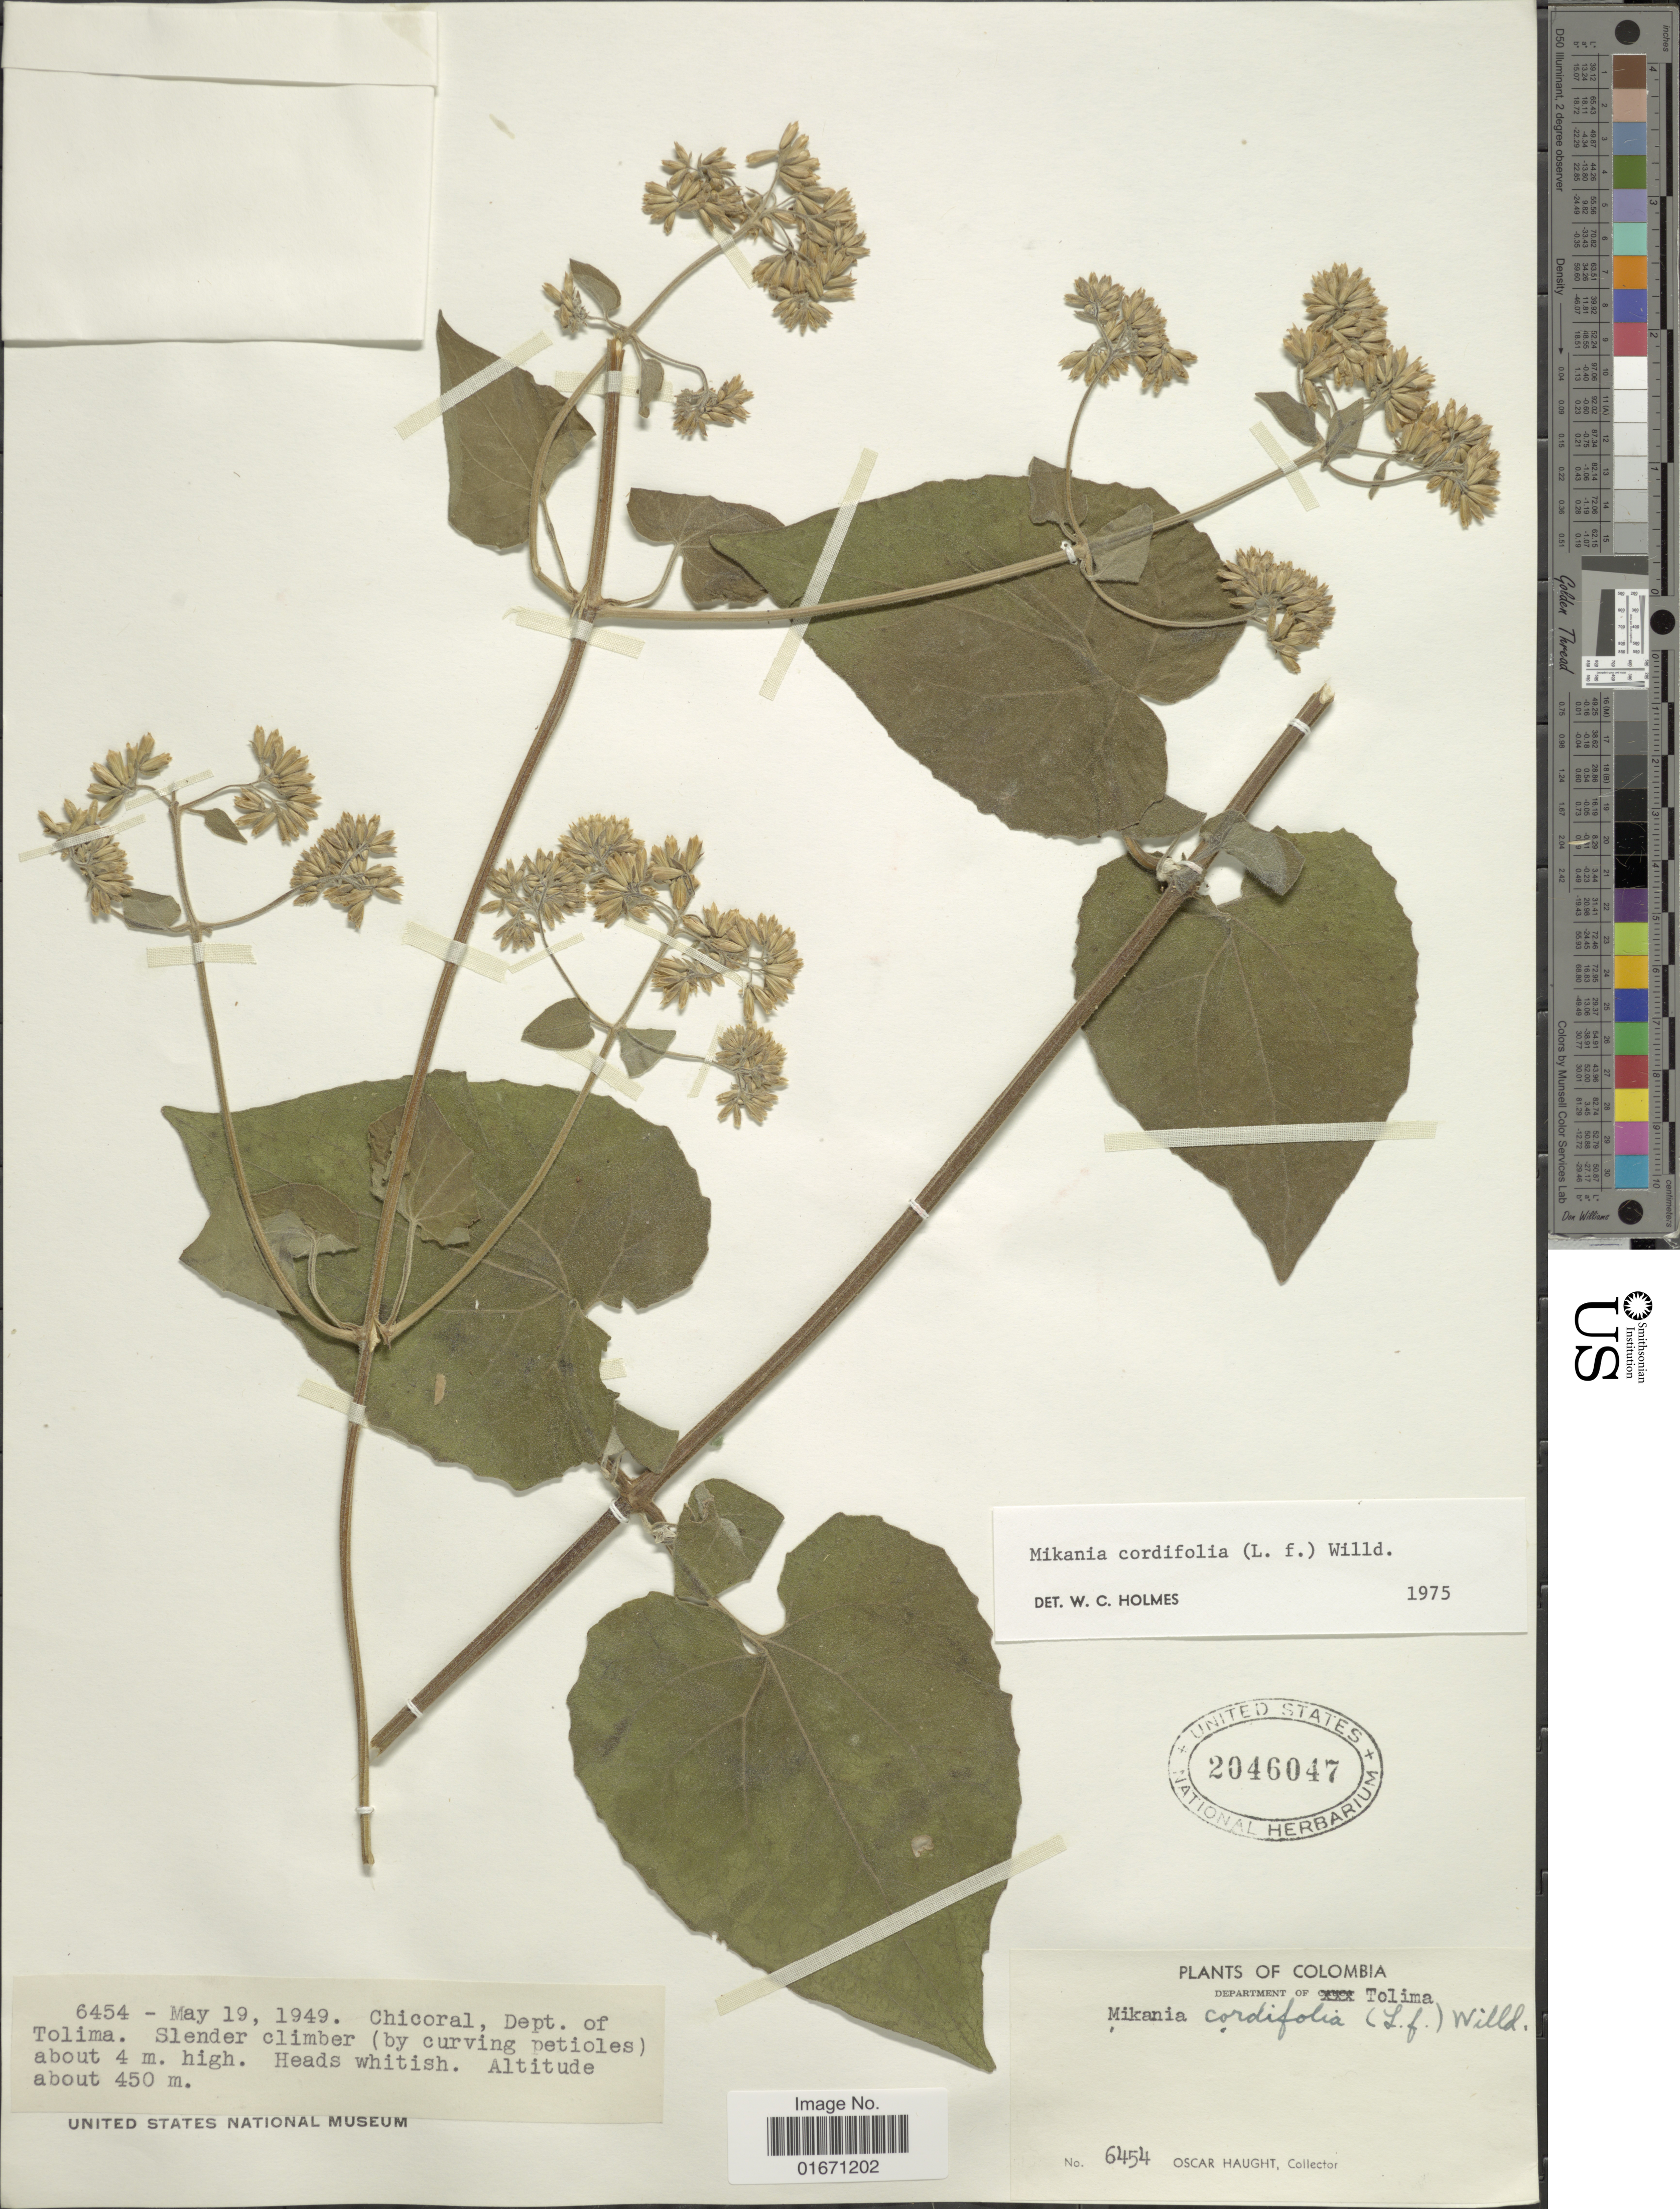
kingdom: Plantae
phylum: Tracheophyta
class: Magnoliopsida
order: Asterales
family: Asteraceae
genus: Mikania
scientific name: Mikania cordifolia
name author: Kunth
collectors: O. Haught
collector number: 6454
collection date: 1949-05-19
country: Colombia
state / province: Tolima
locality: Chicoral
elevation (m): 450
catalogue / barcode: US 2046047